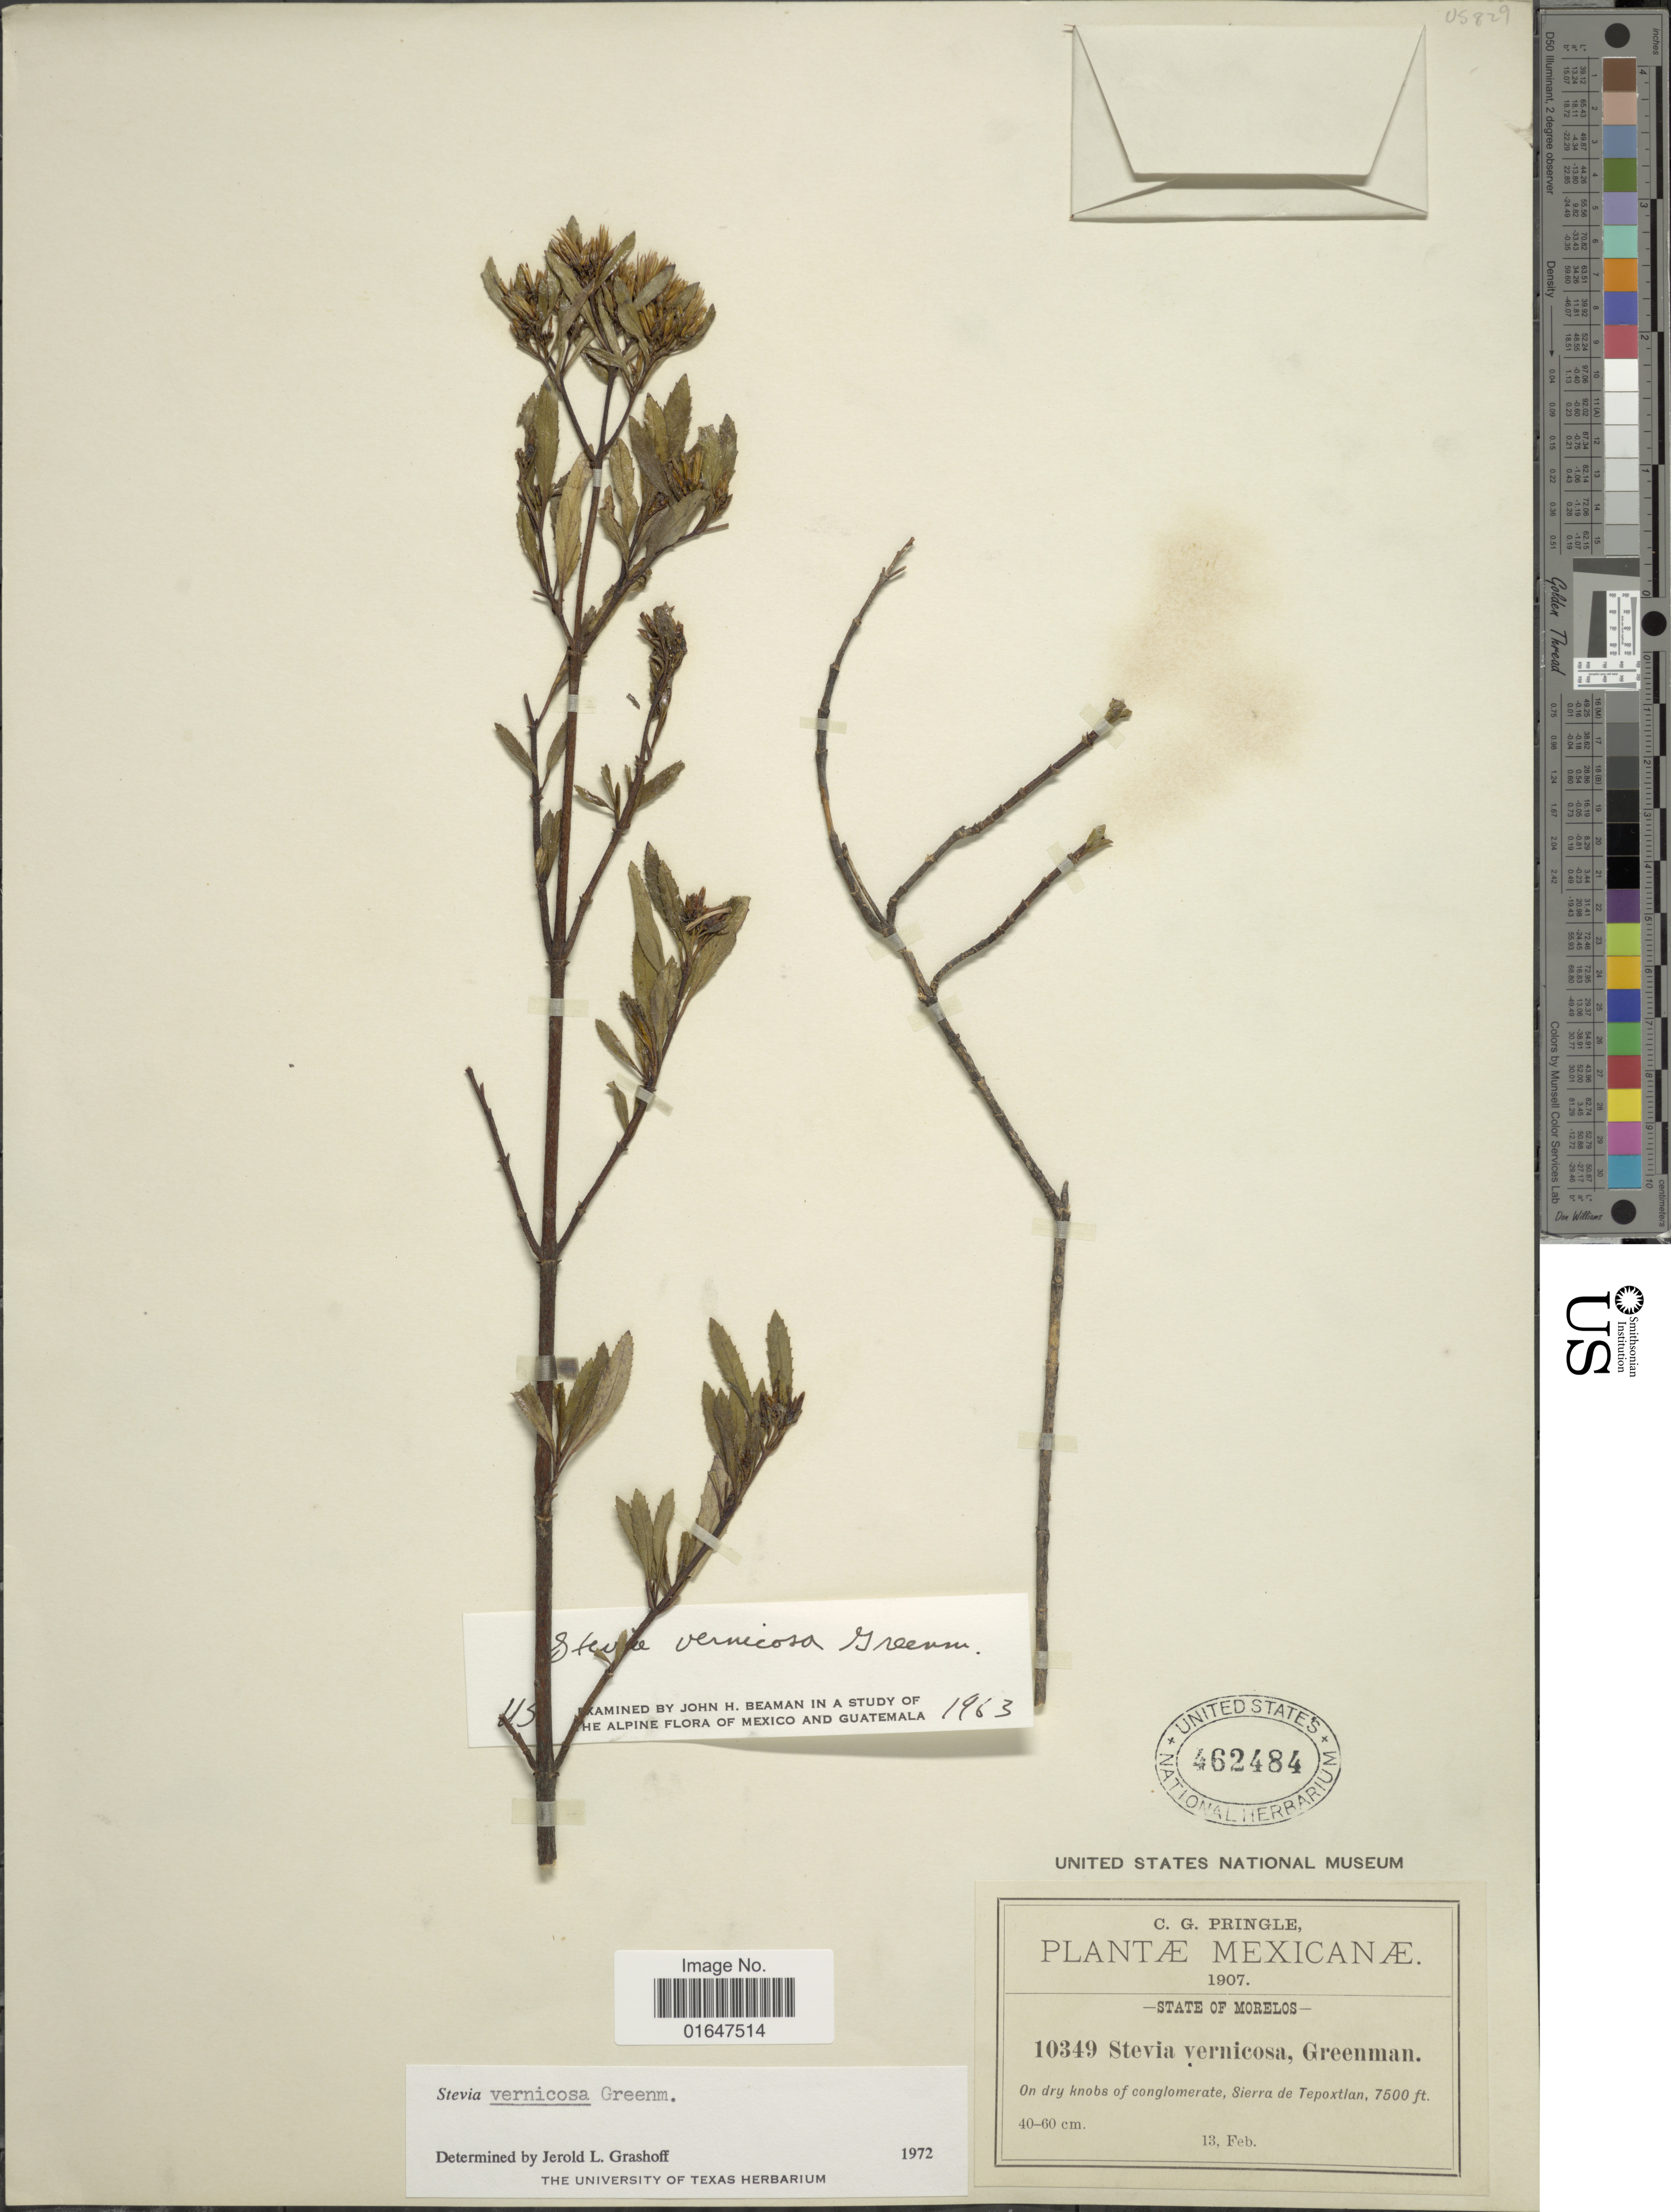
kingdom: Plantae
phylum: Tracheophyta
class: Magnoliopsida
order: Asterales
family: Asteraceae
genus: Stevia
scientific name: Stevia vernicosa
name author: Greenm.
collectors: C. G. Pringle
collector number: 10349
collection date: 1907-02-13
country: Mexico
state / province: Morelos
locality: Mexicanae, Sierra de Tepoxtlan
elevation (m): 2286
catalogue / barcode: US 462484